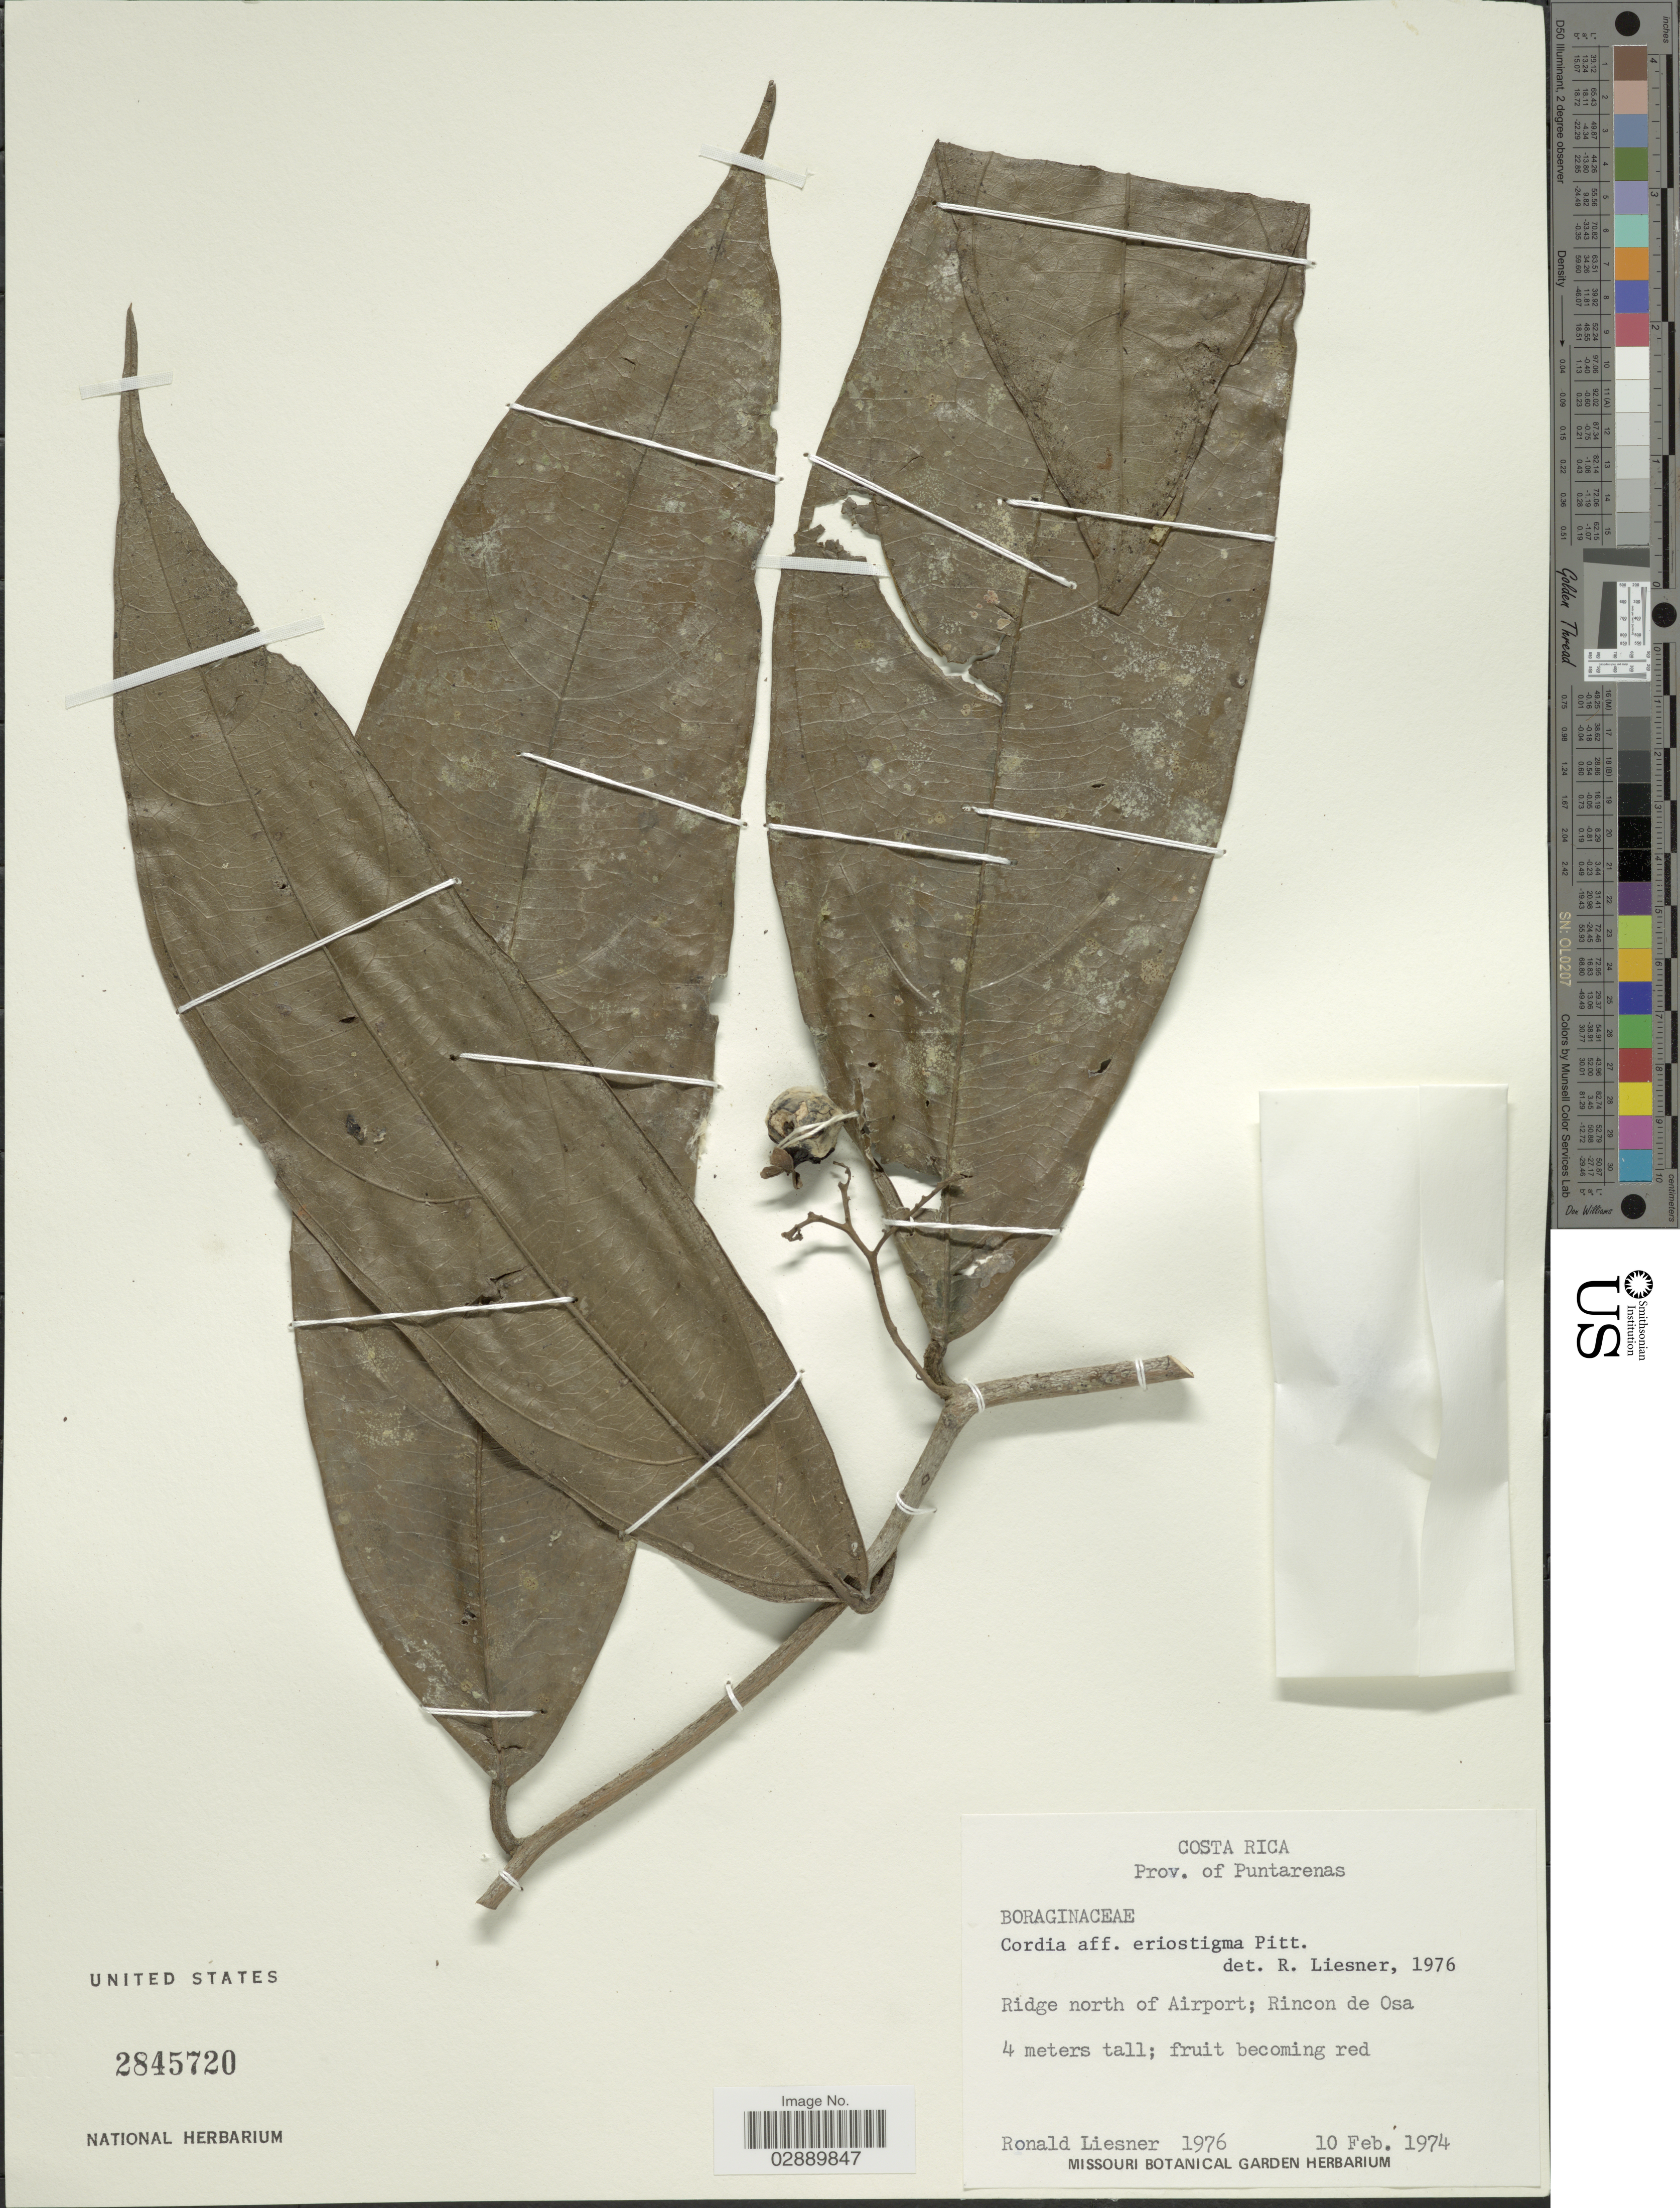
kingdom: Plantae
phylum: Tracheophyta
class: Magnoliopsida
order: Boraginales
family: Cordiaceae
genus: Cordia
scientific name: Cordia eriostigma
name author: Pittier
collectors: R. L. Liesner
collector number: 1976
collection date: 1974-02-10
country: Costa Rica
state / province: Puntarenas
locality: Ridge north of Airport; Rincon de Osa.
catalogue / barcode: US 2845720